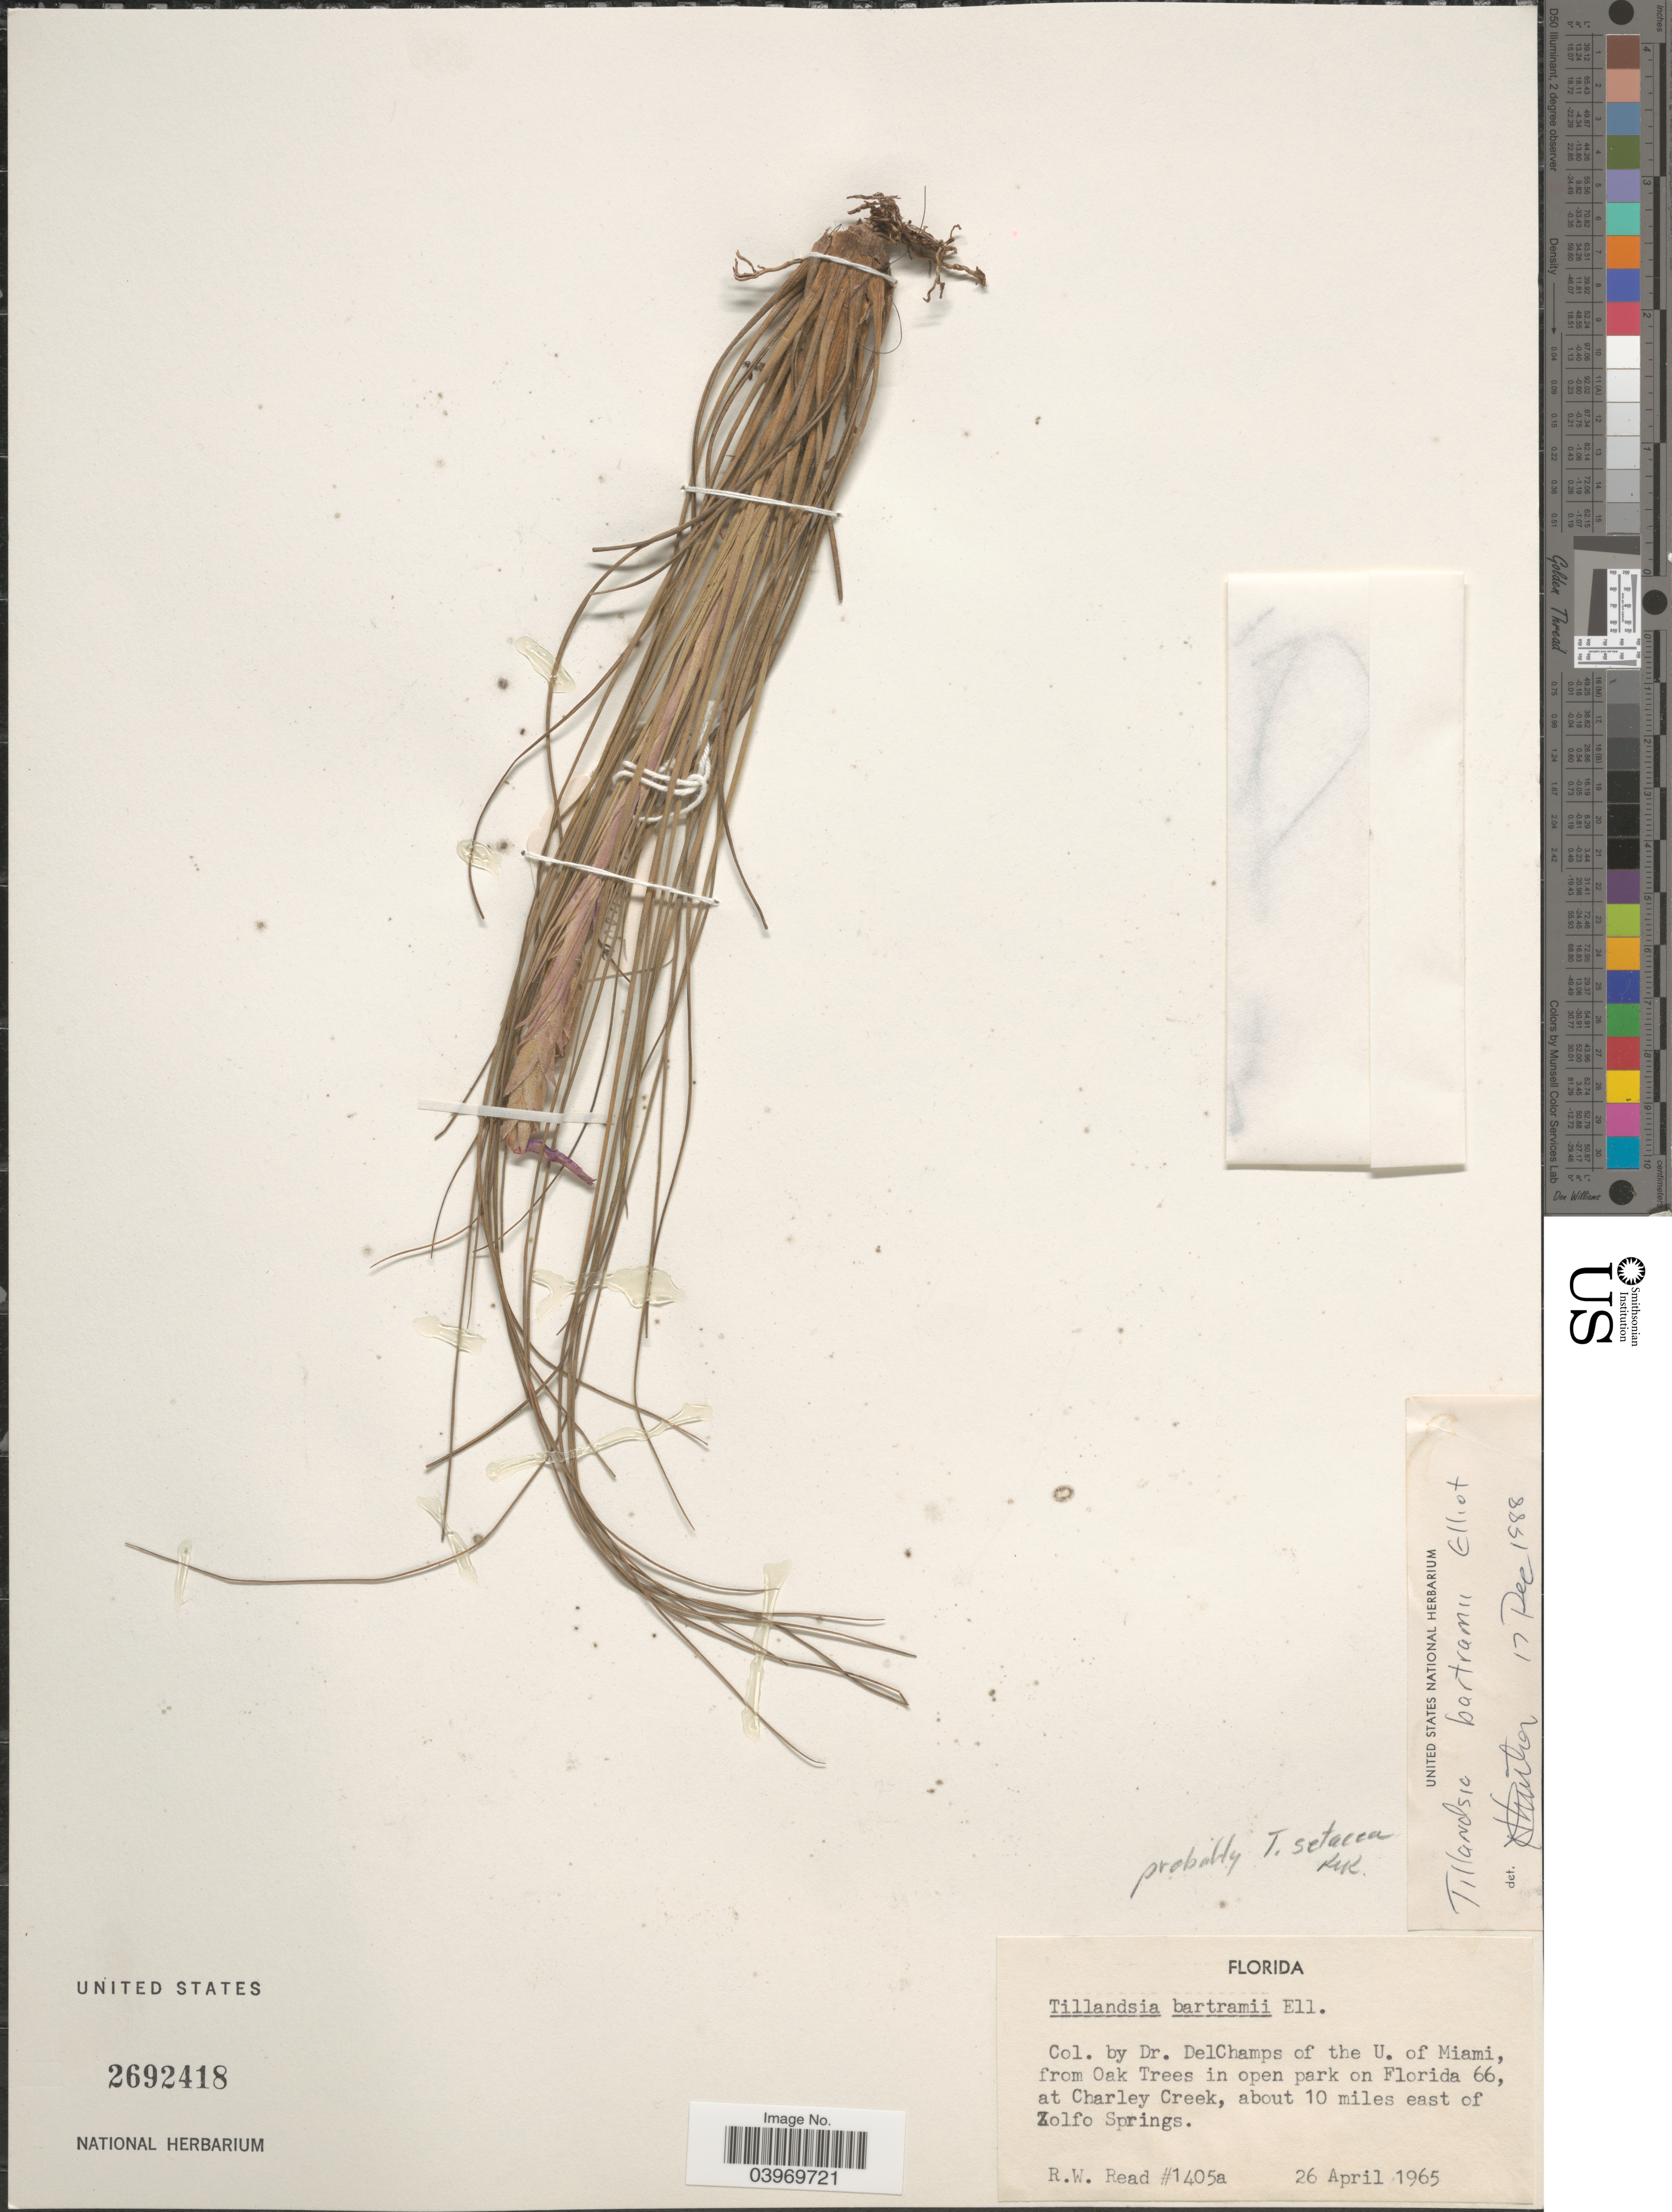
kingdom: Plantae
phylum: Tracheophyta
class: Liliopsida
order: Poales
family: Bromeliaceae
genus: Tillandsia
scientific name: Tillandsia bartramii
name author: Elliott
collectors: R. W. Read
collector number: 1405a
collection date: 1965-04-26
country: United States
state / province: Florida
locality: In open park on Florida 66, at Charley Creek, about 10 miles east of Zolfo Springs.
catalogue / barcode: US 2692418